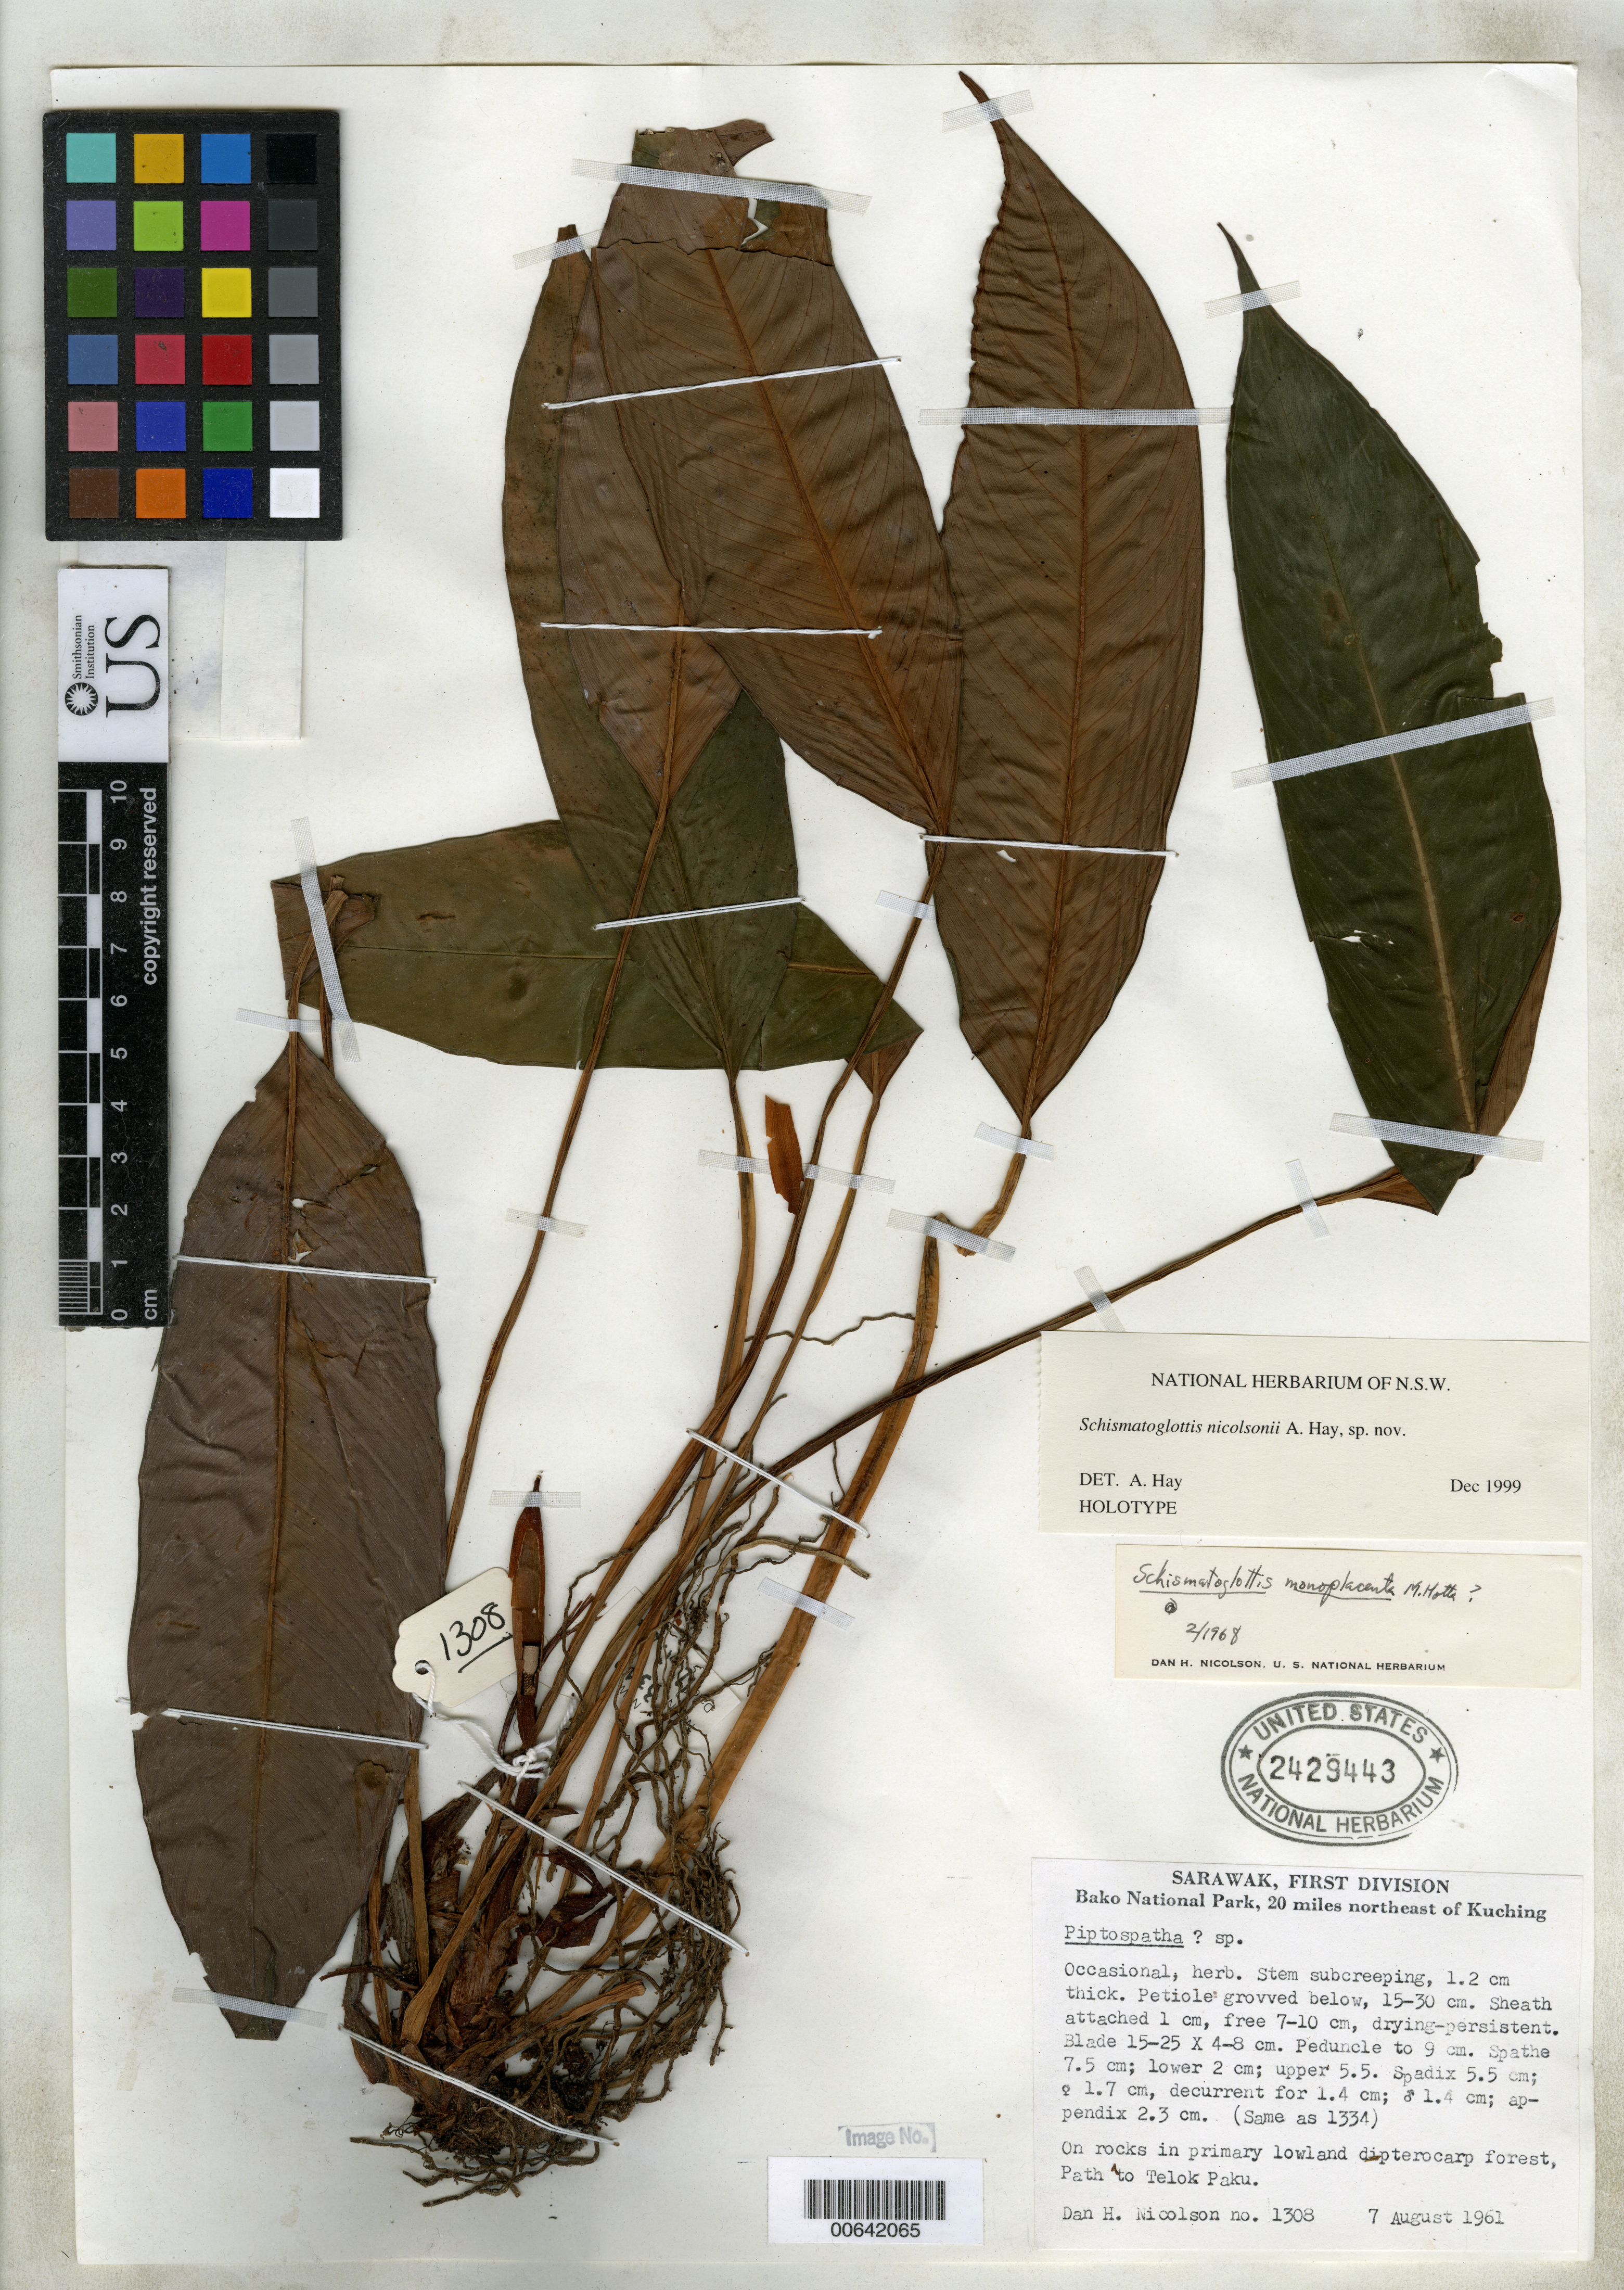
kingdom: Plantae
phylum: Tracheophyta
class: Liliopsida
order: Alismatales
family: Araceae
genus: Schismatoglottis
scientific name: Schismatoglottis nicolsonii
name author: A. Hay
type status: Holotype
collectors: D. H. Nicolson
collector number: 1308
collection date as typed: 07 Aug 1961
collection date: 1961-08-07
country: Malaysia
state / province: Sarawak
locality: Bako National Park, 20 km NE of Kuching, path to Telok Paku.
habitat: On rocks in primary lowland dipterocarp forest.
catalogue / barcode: US 2429443